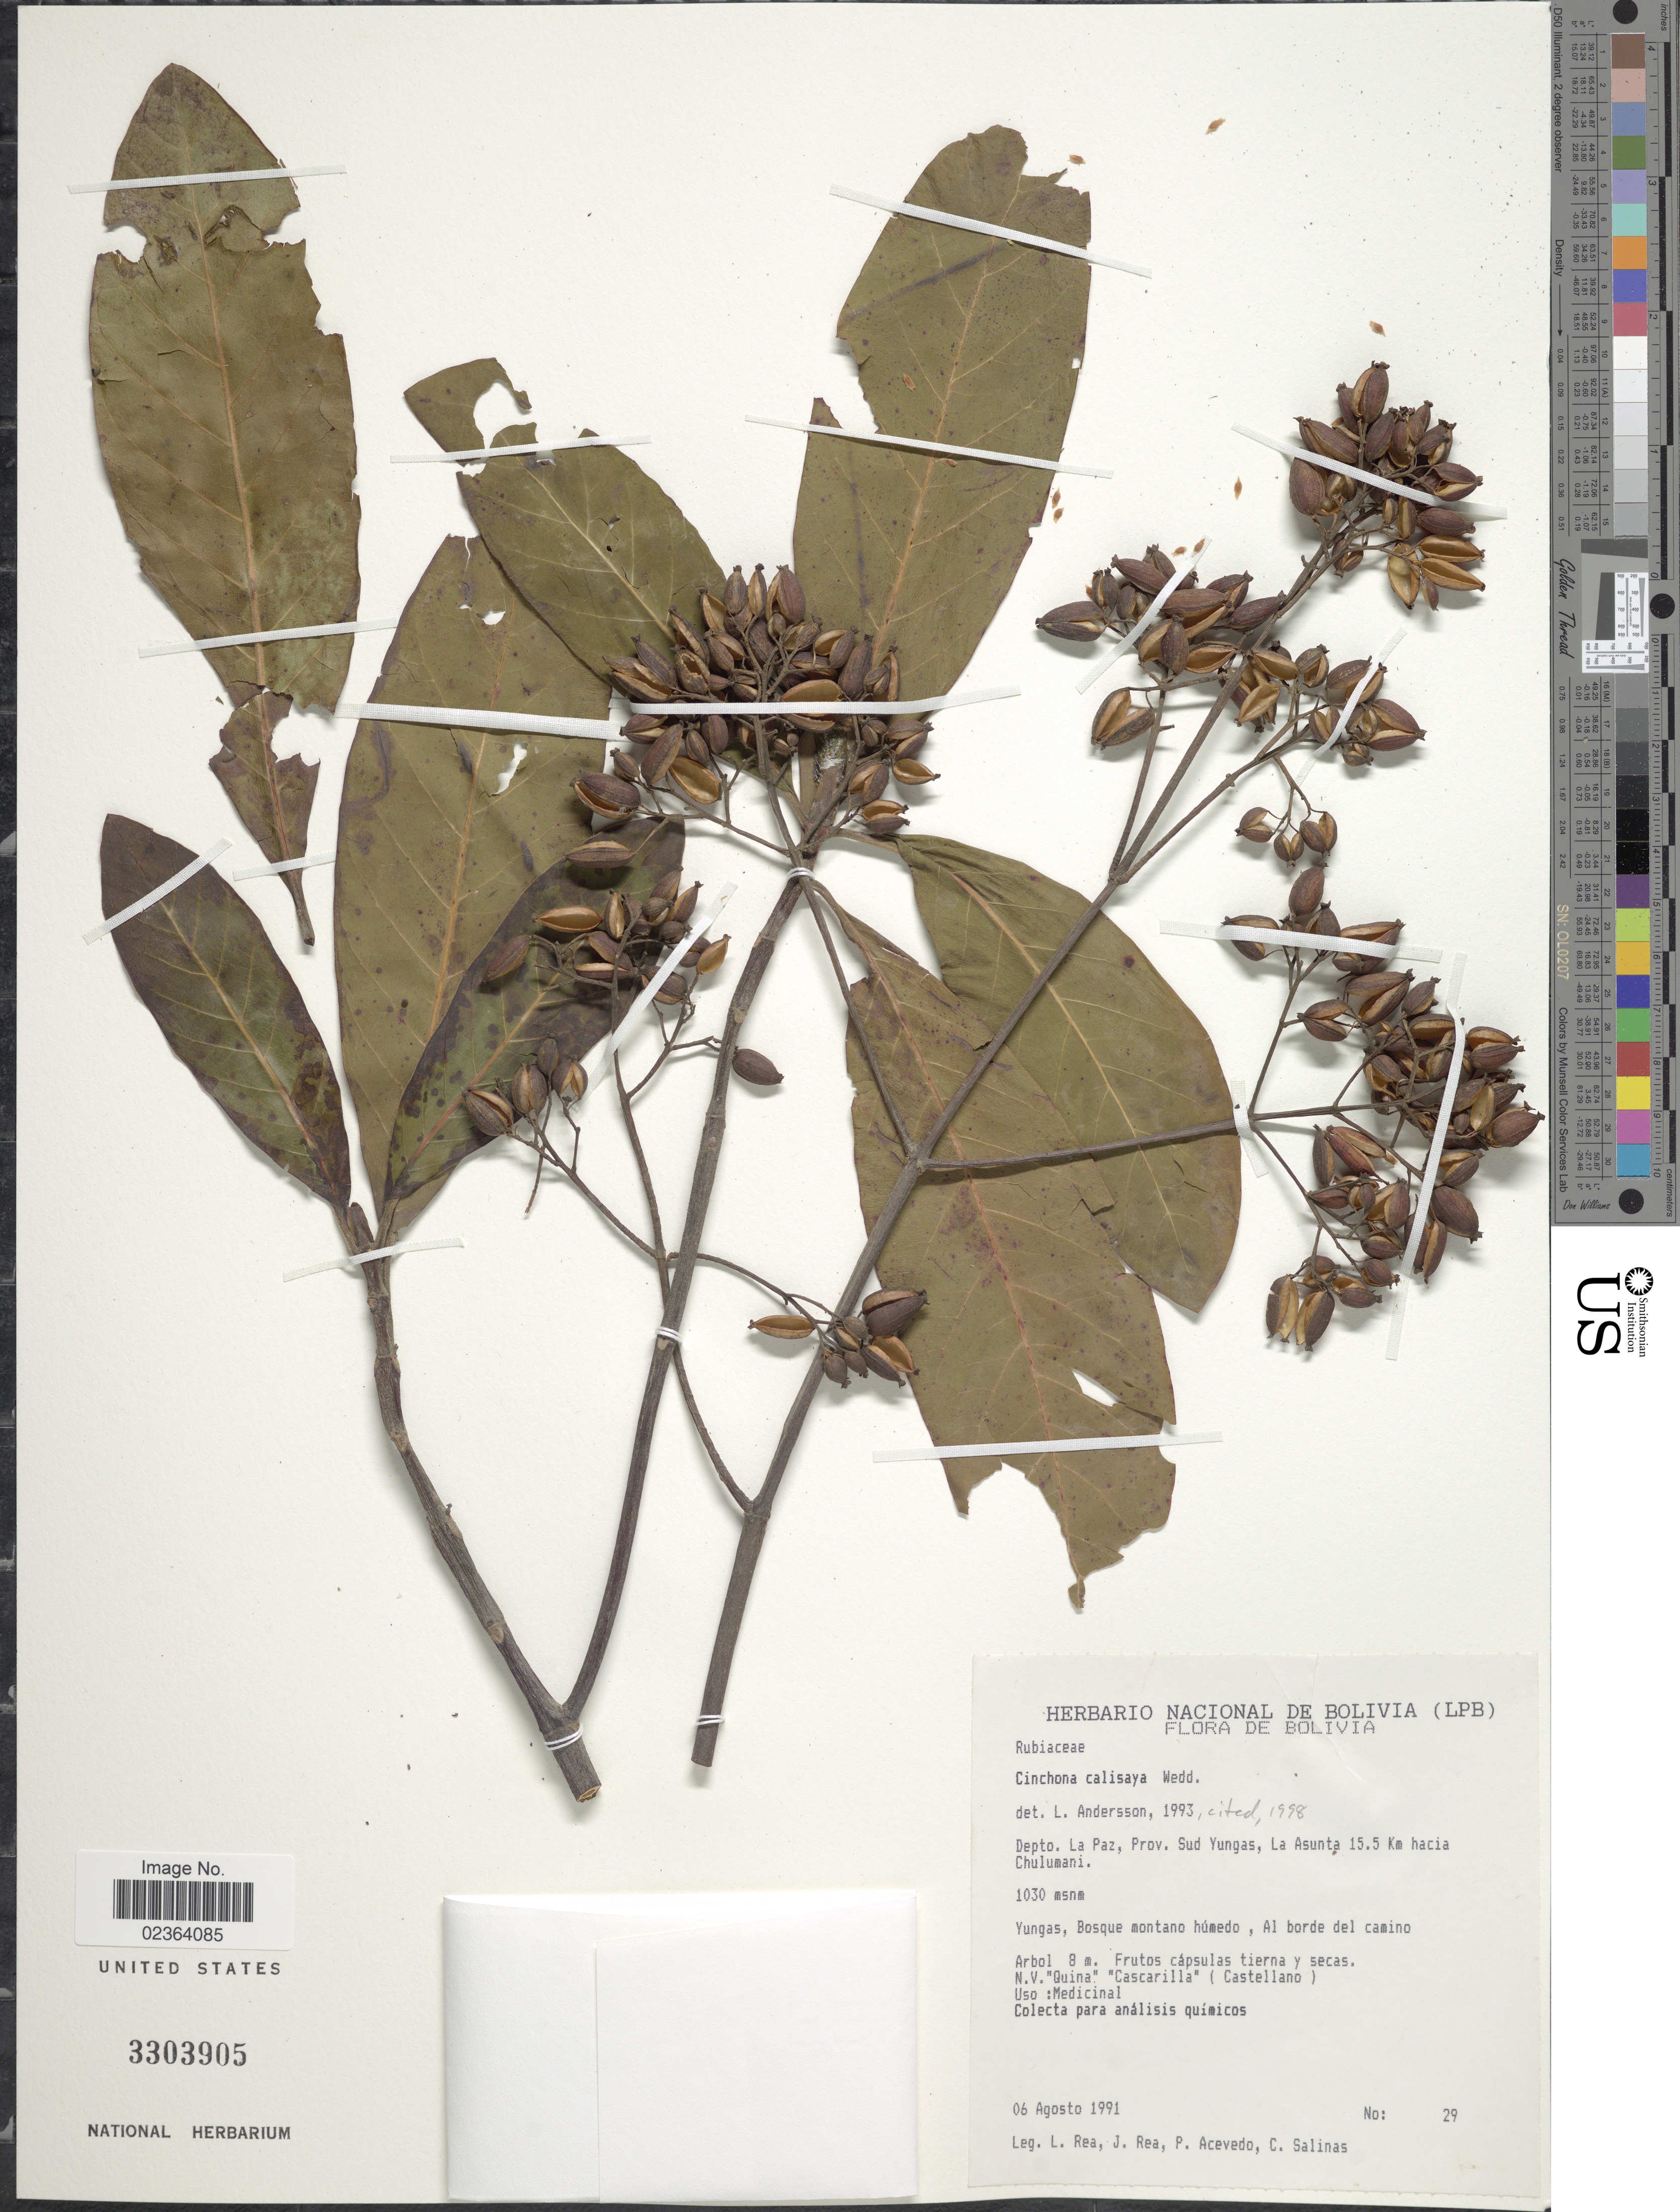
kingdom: Plantae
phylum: Tracheophyta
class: Magnoliopsida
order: Gentianales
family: Rubiaceae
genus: Cinchona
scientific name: Cinchona calisaya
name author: Wedd.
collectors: L. Rea, J. Rea, P. Acevedo-Rodr. & C. Salinas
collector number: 29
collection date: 1991-08-06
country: Bolivia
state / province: La Paz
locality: Depto. La Paz, Prov. Sud Yungas, La Asunta 15.5 km hacia Chulumani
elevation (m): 1030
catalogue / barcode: US 3303905